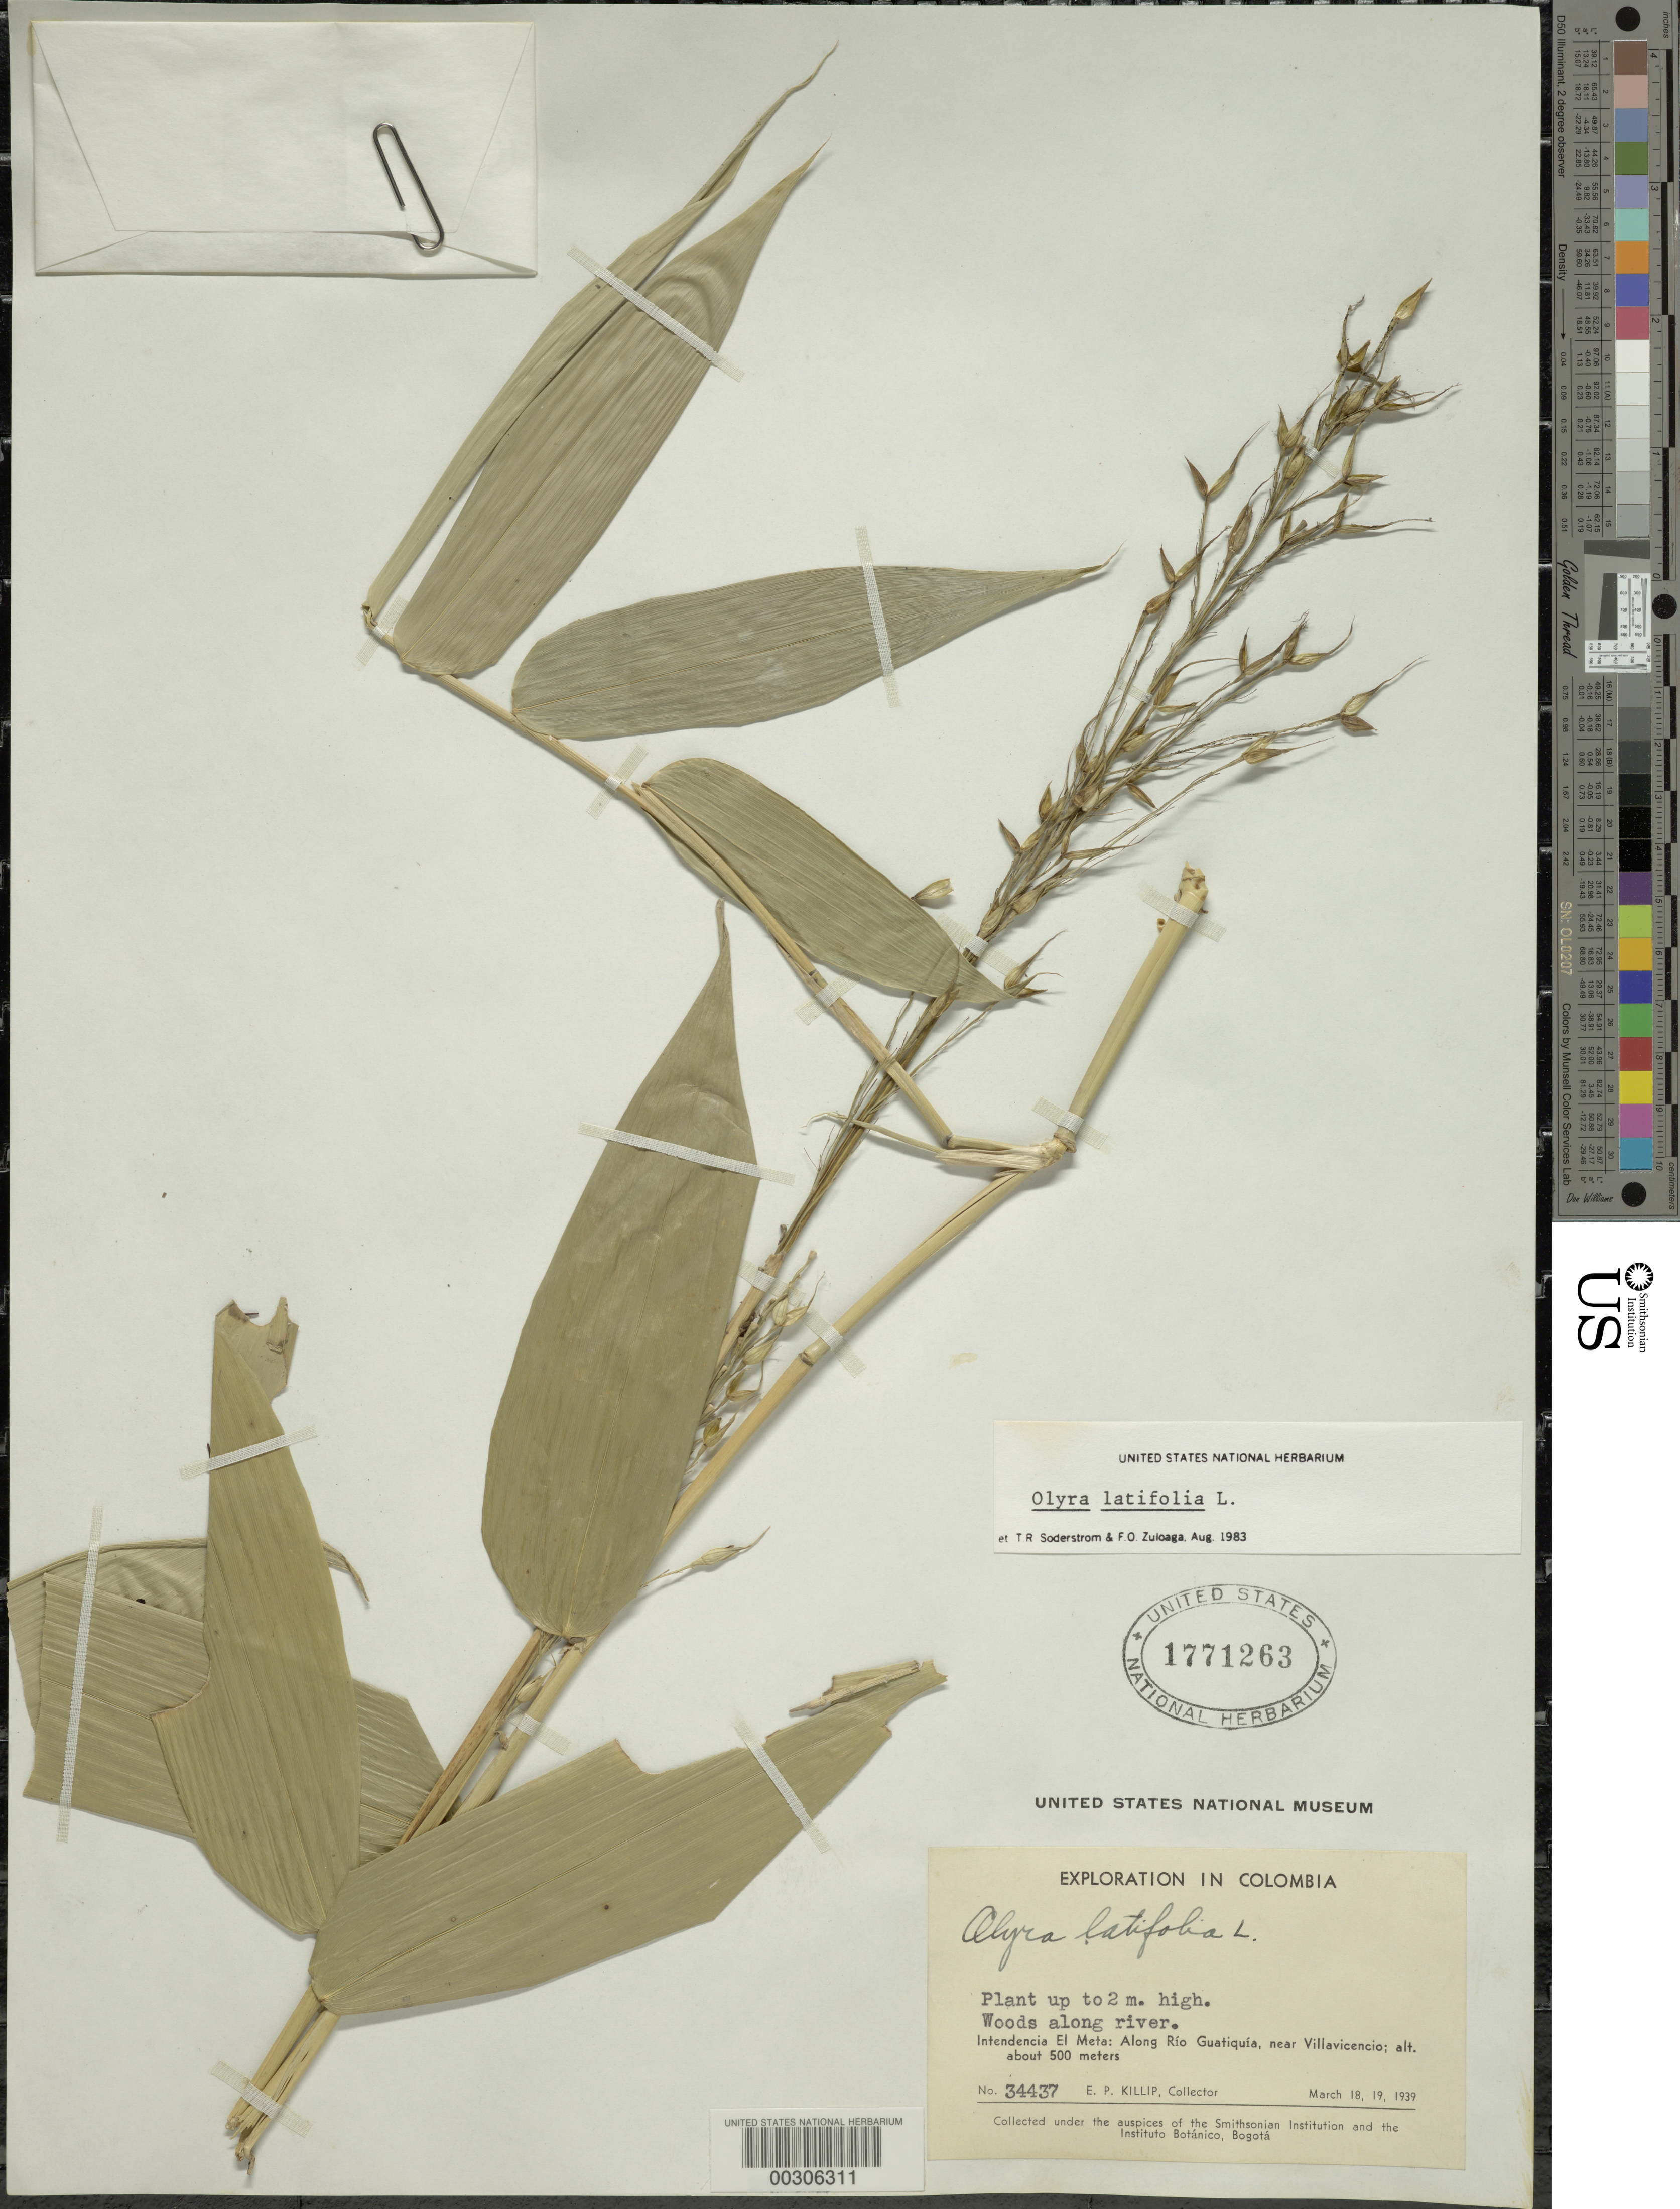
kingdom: Plantae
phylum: Tracheophyta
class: Liliopsida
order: Poales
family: Poaceae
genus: Olyra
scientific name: Olyra latifolia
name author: L.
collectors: E. P. Killip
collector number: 34437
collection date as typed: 18 Mar 1939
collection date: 1939-03-18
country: Colombia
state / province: Meta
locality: Rio Guatiquia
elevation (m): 500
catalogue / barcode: US 1771263